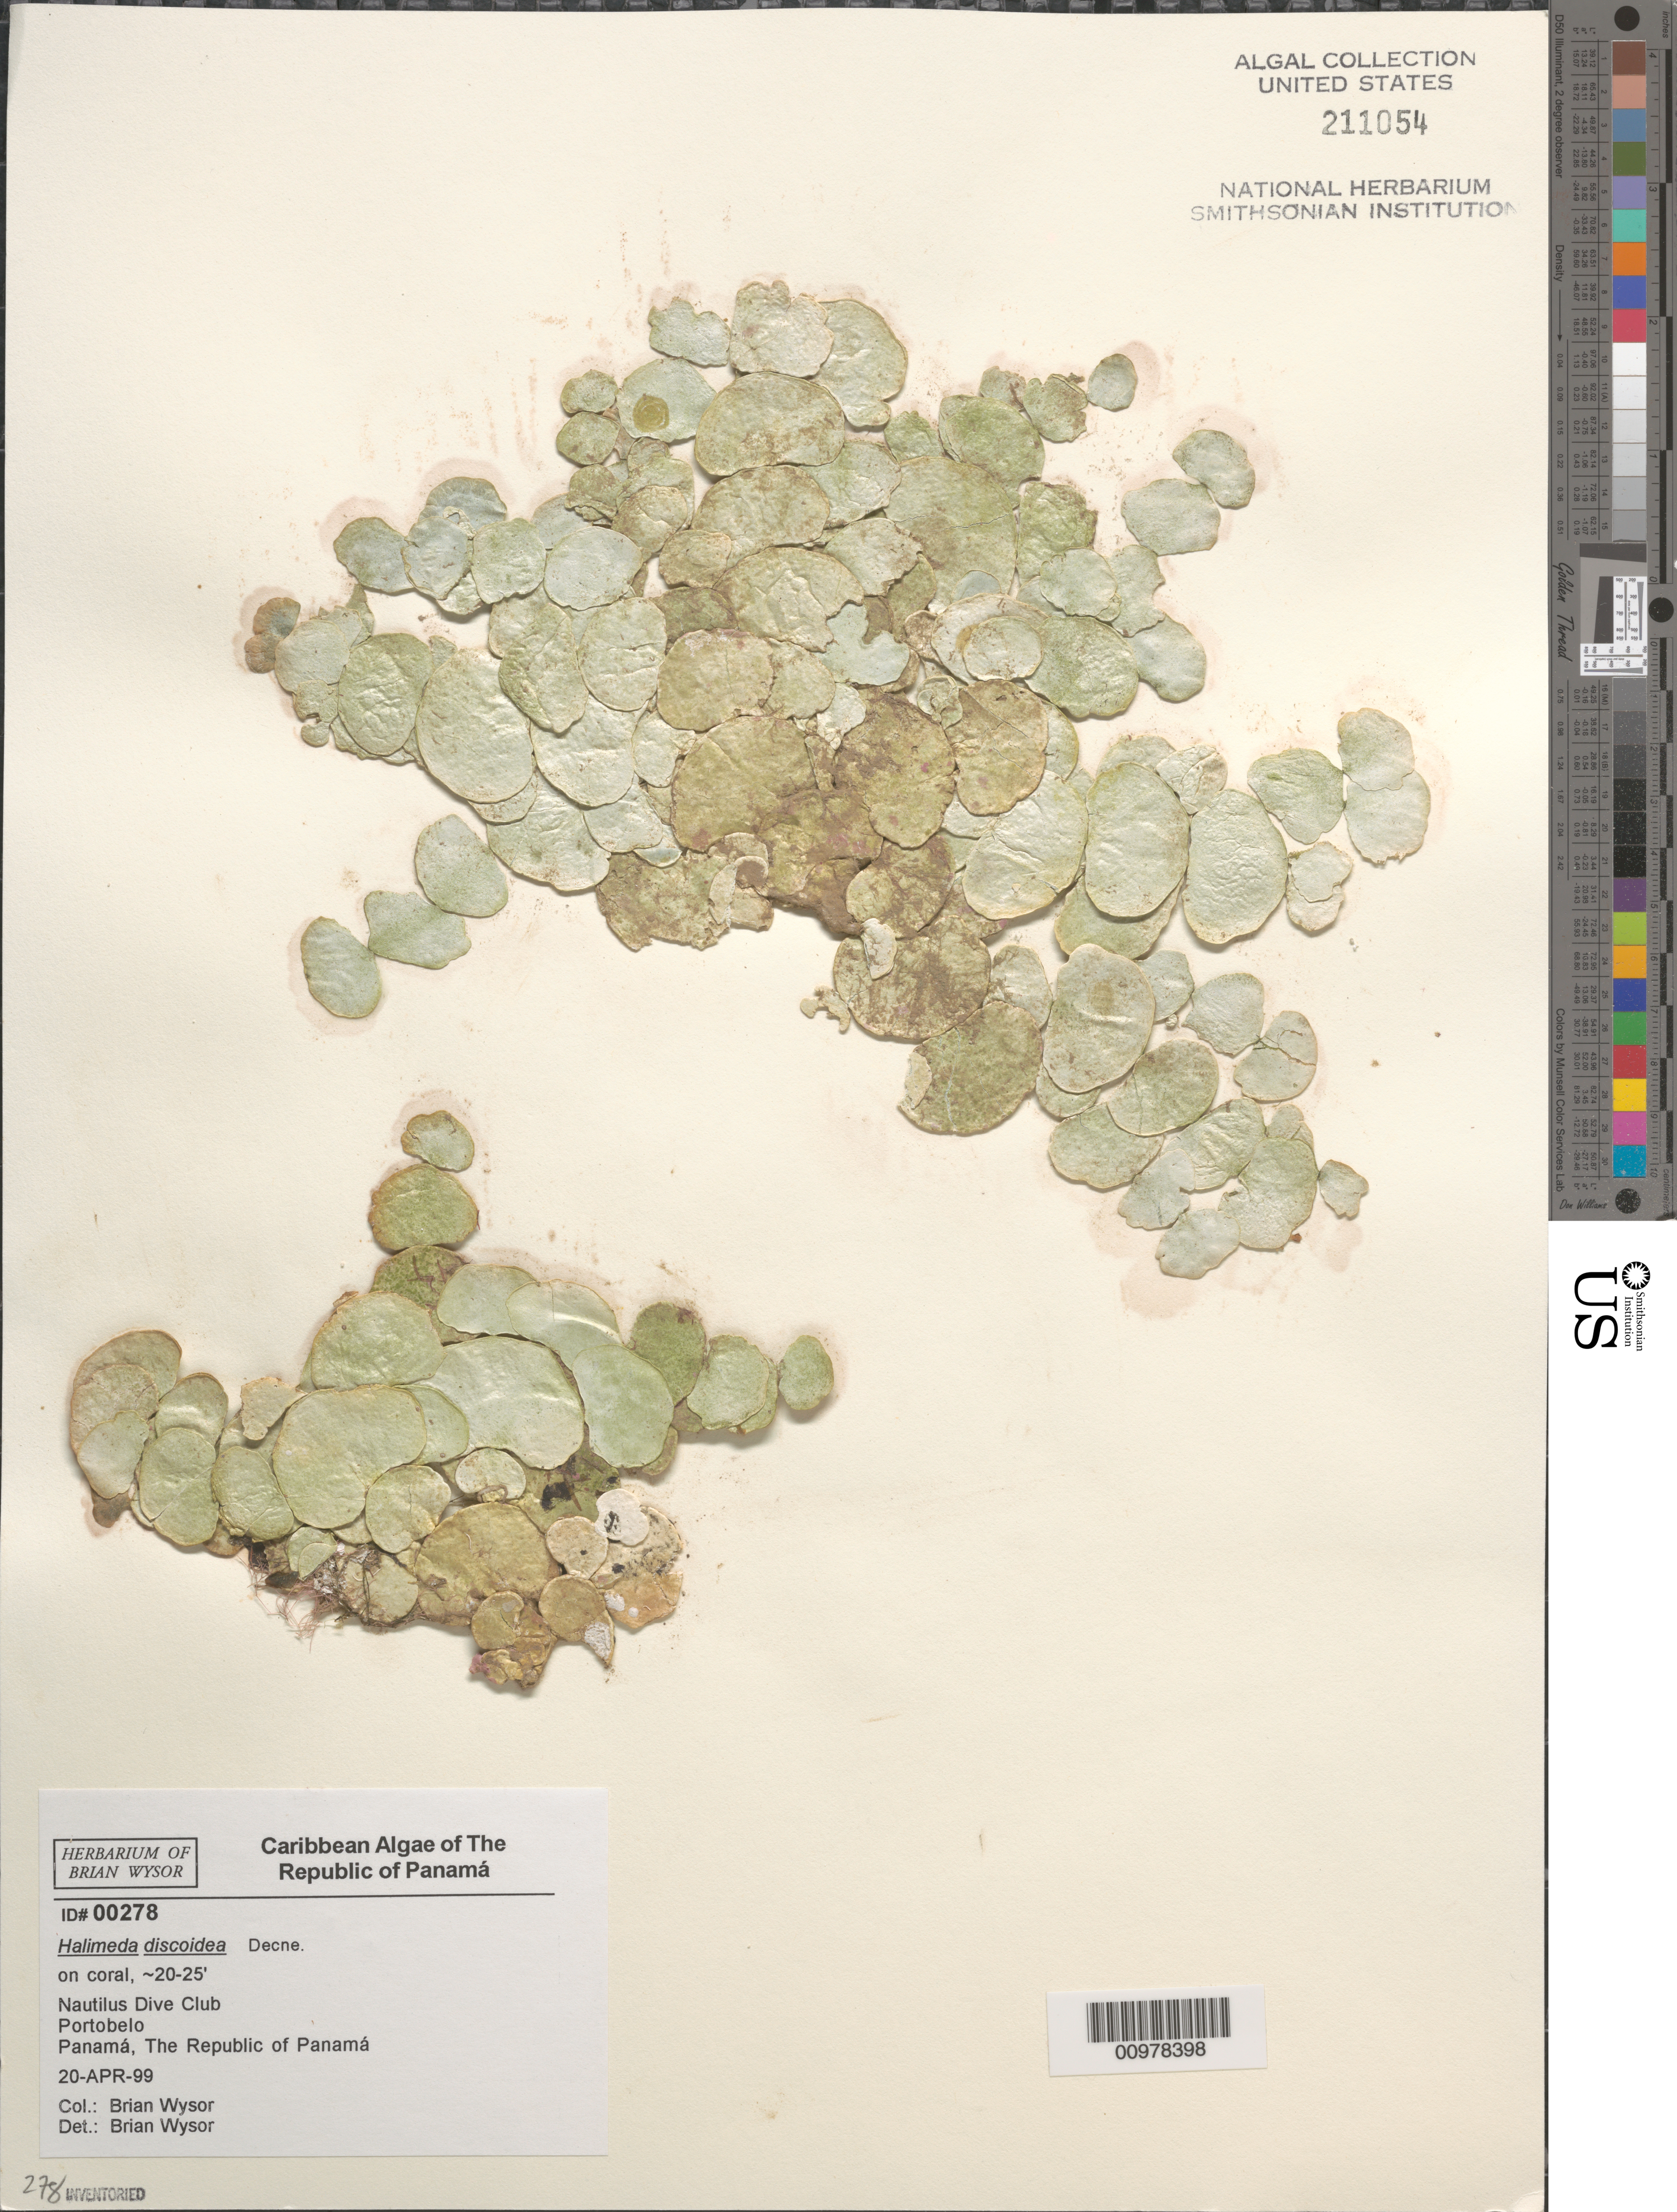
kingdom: Plantae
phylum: Chlorophyta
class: Ulvophyceae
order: Bryopsidales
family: Halimedaceae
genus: Halimeda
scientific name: Halimeda discoidea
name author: Decne.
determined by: Wysor, B.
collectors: B. Wysor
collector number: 00278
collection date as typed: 20 Apr 1999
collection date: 1999-04-20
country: Panama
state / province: Panamá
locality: Nautilus Dive Club, Portobelo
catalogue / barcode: US 211054